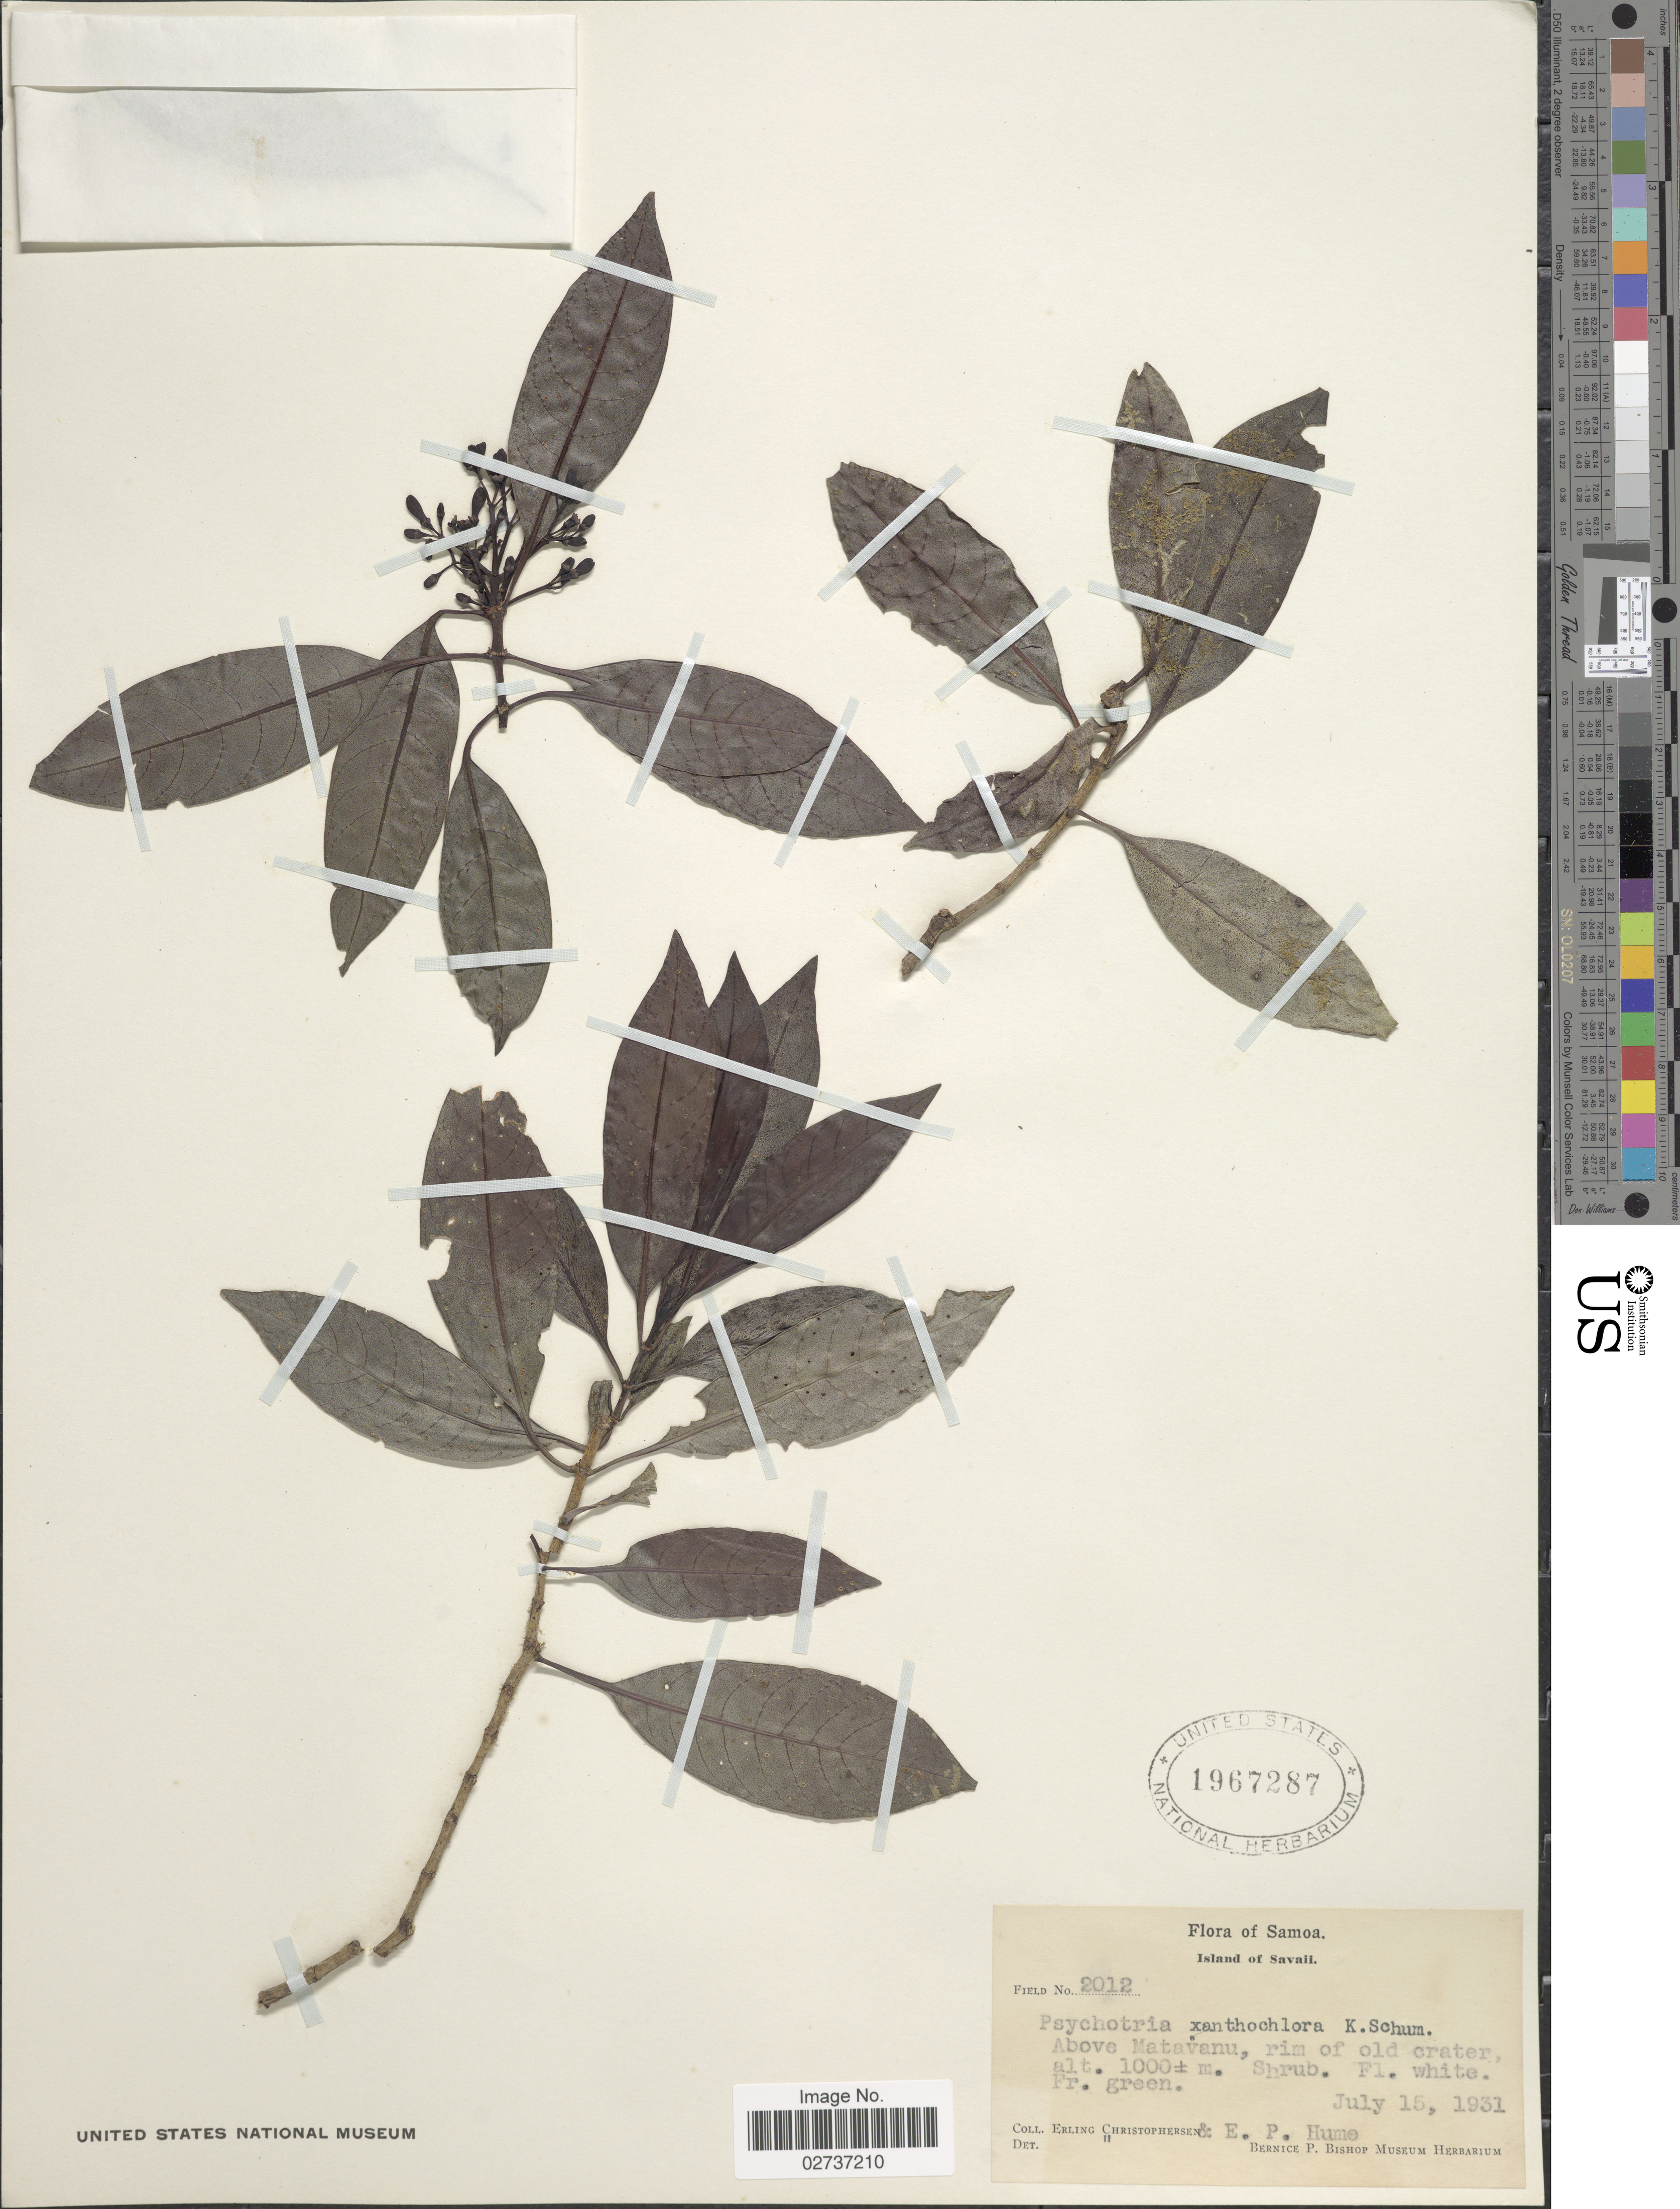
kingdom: Plantae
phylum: Tracheophyta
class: Magnoliopsida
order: Gentianales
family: Rubiaceae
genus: Psychotria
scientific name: Psychotria xanthochlora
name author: K. Schum.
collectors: E. Christophersen & E. P. Hume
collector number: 2012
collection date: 1931-07-15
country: Samoa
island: Savai'i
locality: Island of Savaii, Above Matavanu, rim of old crater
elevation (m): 1000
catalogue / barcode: US 1967287